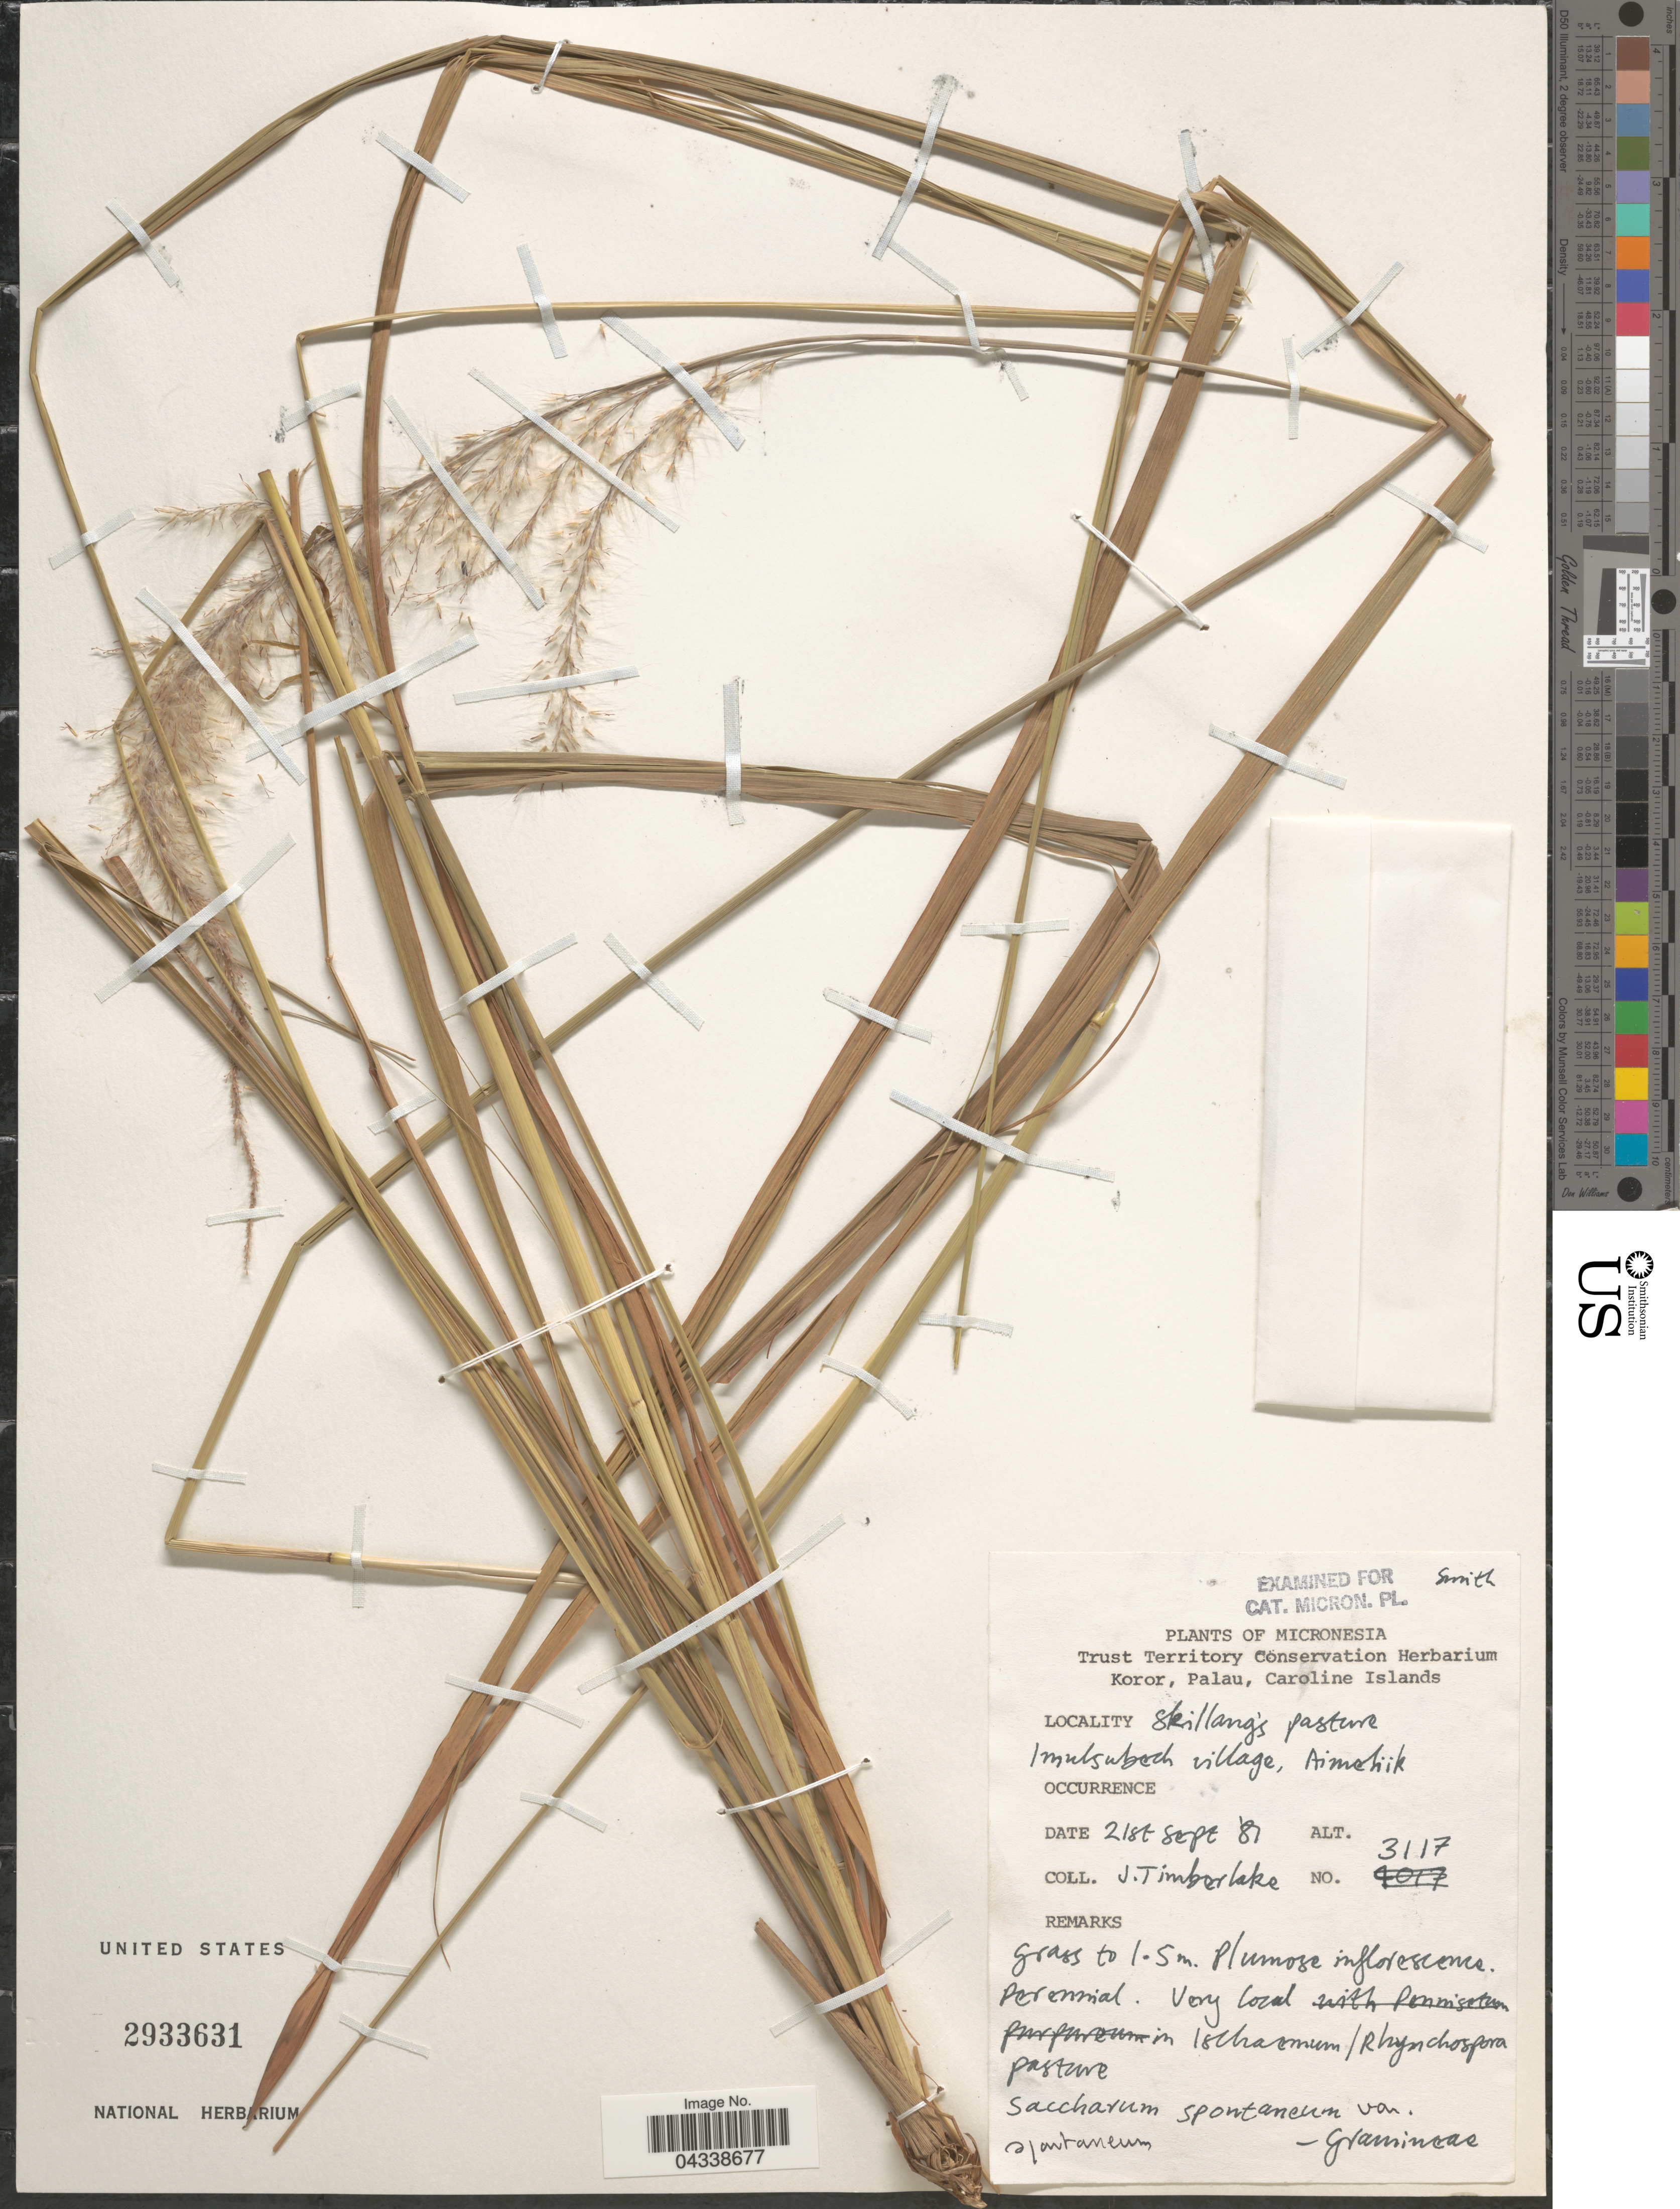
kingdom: Plantae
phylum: Tracheophyta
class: Liliopsida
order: Poales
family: Poaceae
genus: Saccharum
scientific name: Saccharum spontaneum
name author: L.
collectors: J. Timberlake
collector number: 3117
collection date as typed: Transcribed d/m/y: 21/9/87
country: Palau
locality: Skillang's pasture. Imulsubech village, Aimeliik.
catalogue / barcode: US 2933631